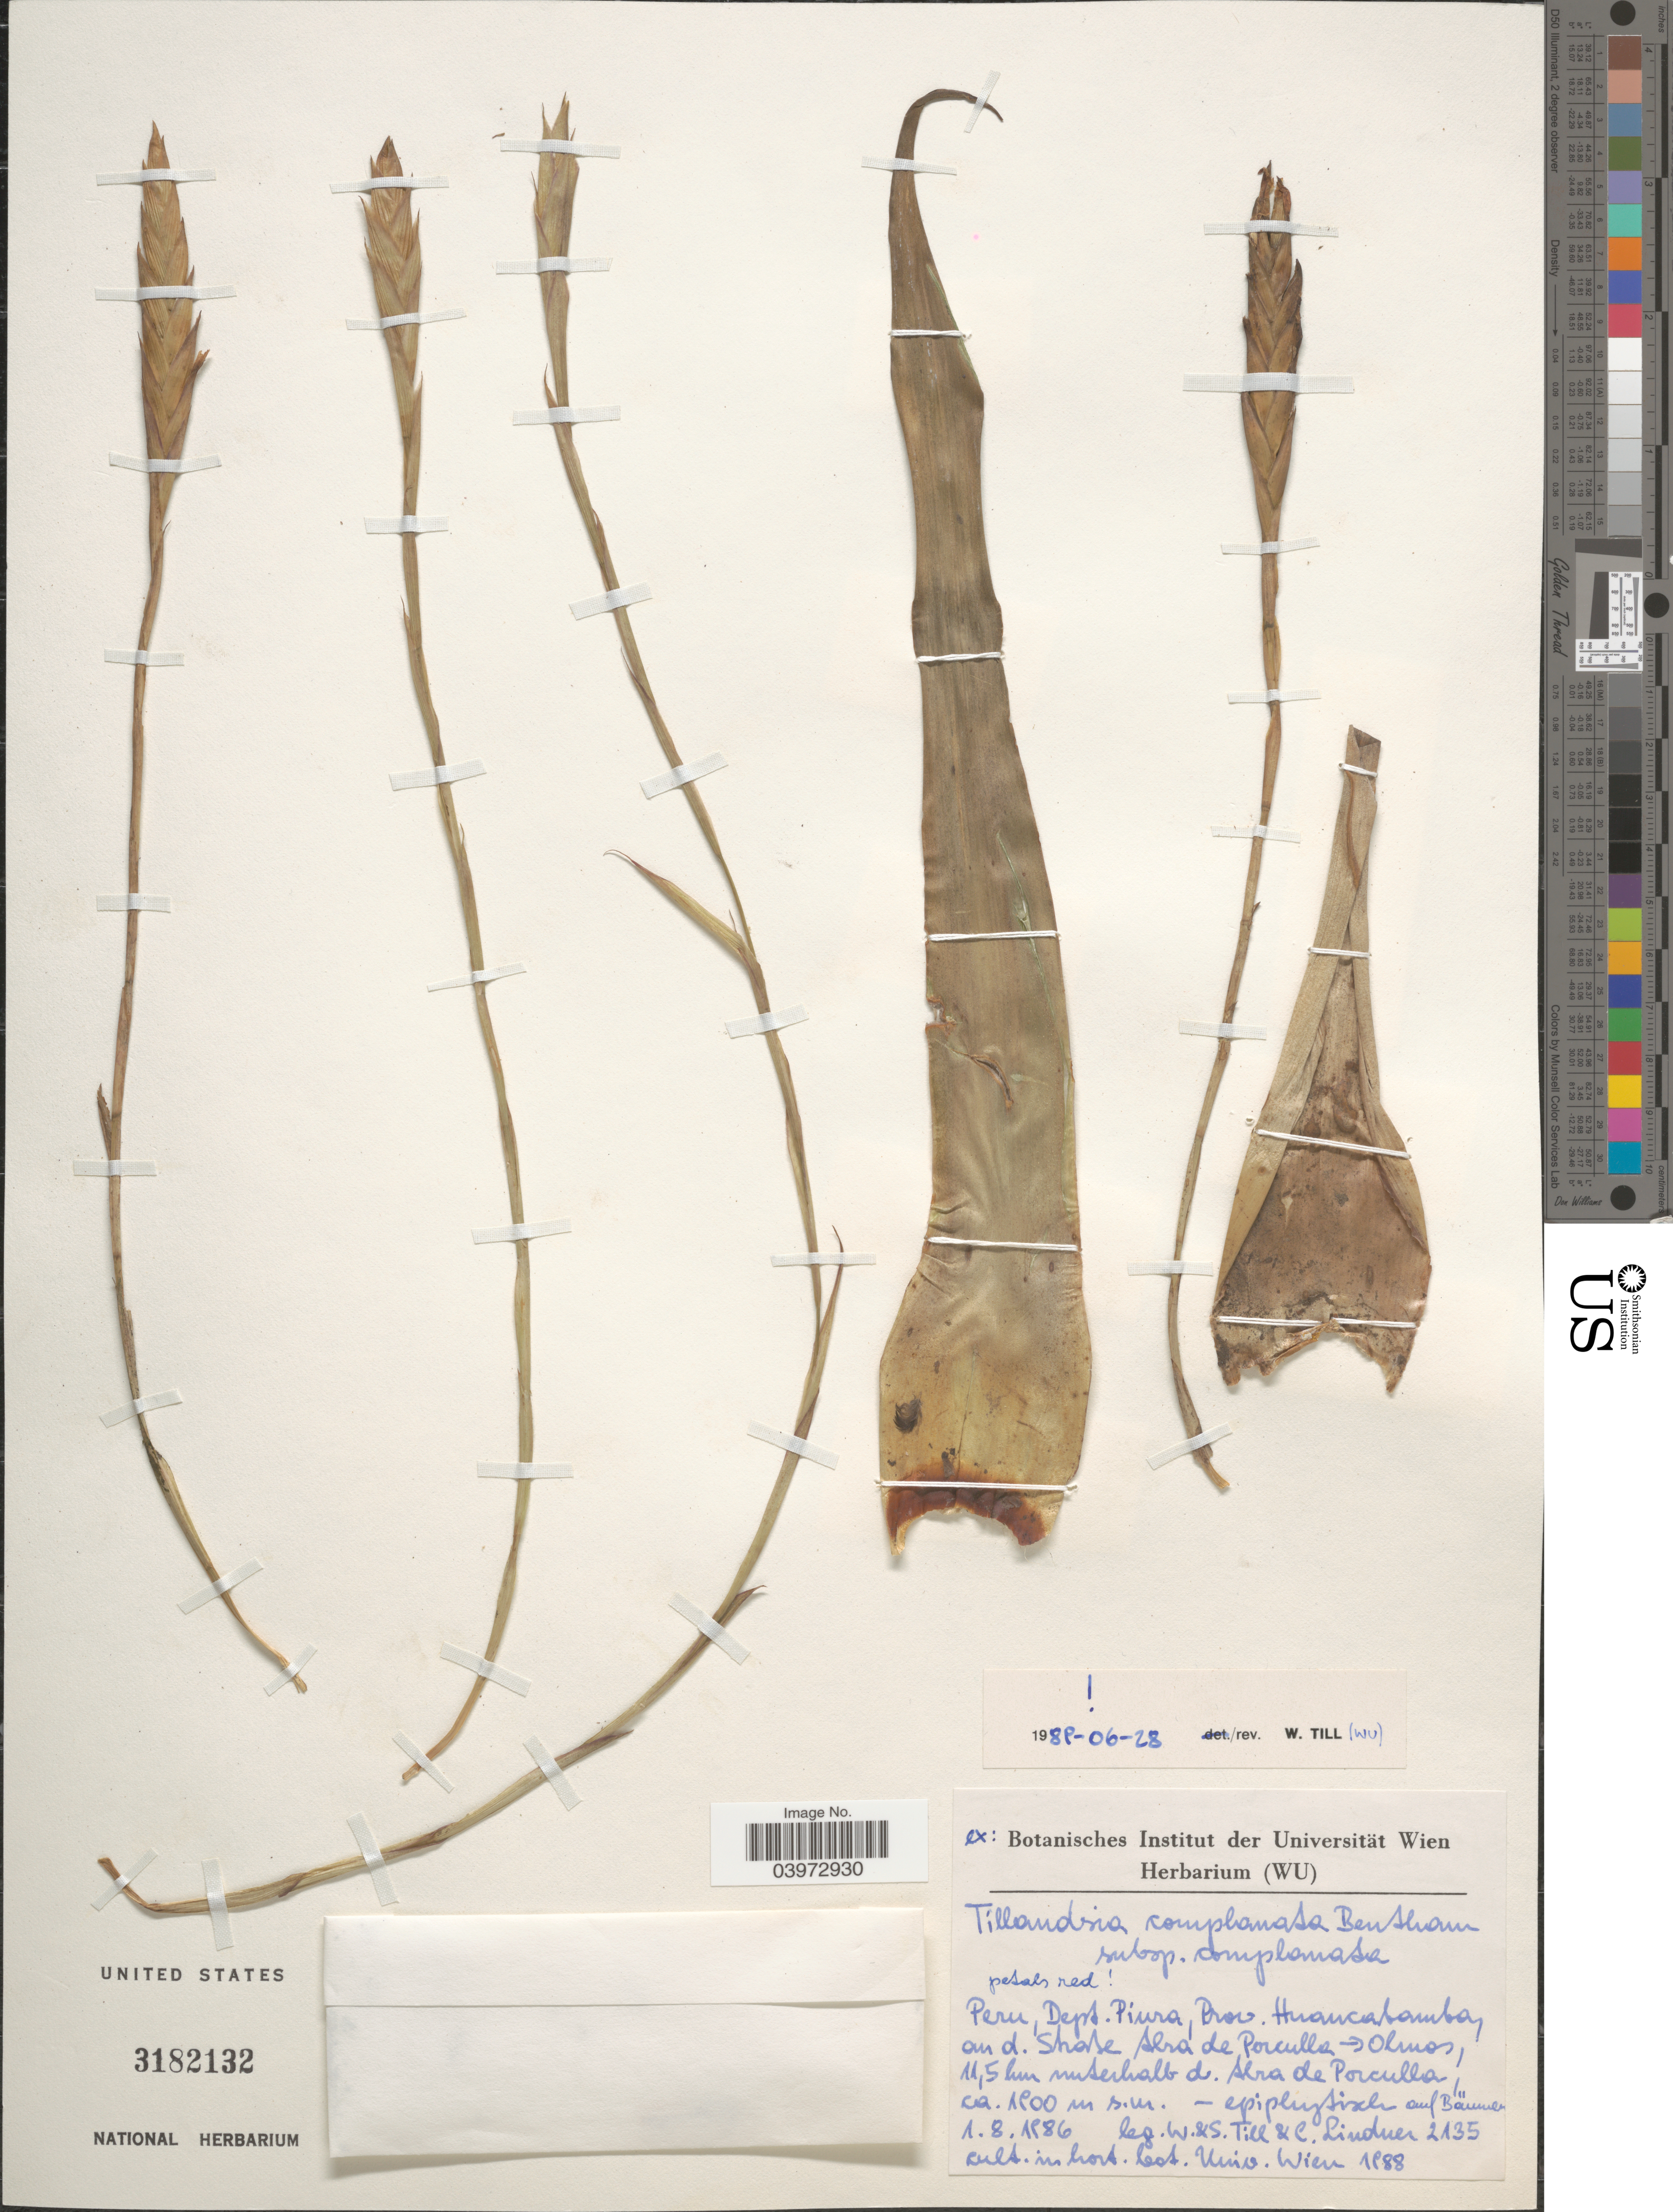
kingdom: Plantae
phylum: Tracheophyta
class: Liliopsida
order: Poales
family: Bromeliaceae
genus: Tillandsia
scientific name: Tillandsia complanata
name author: Benth.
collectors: W. Till, S. Till & C. Lindner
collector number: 2135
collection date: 1986-08-01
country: Peru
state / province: Piura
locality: Dept. Piura, Prov. Huancabamba, an d. Strasse Abra de Porculla -> Olmos, 11,5 km nuterhalb d. Abra de Porculla.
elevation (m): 1800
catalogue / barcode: US 3182132